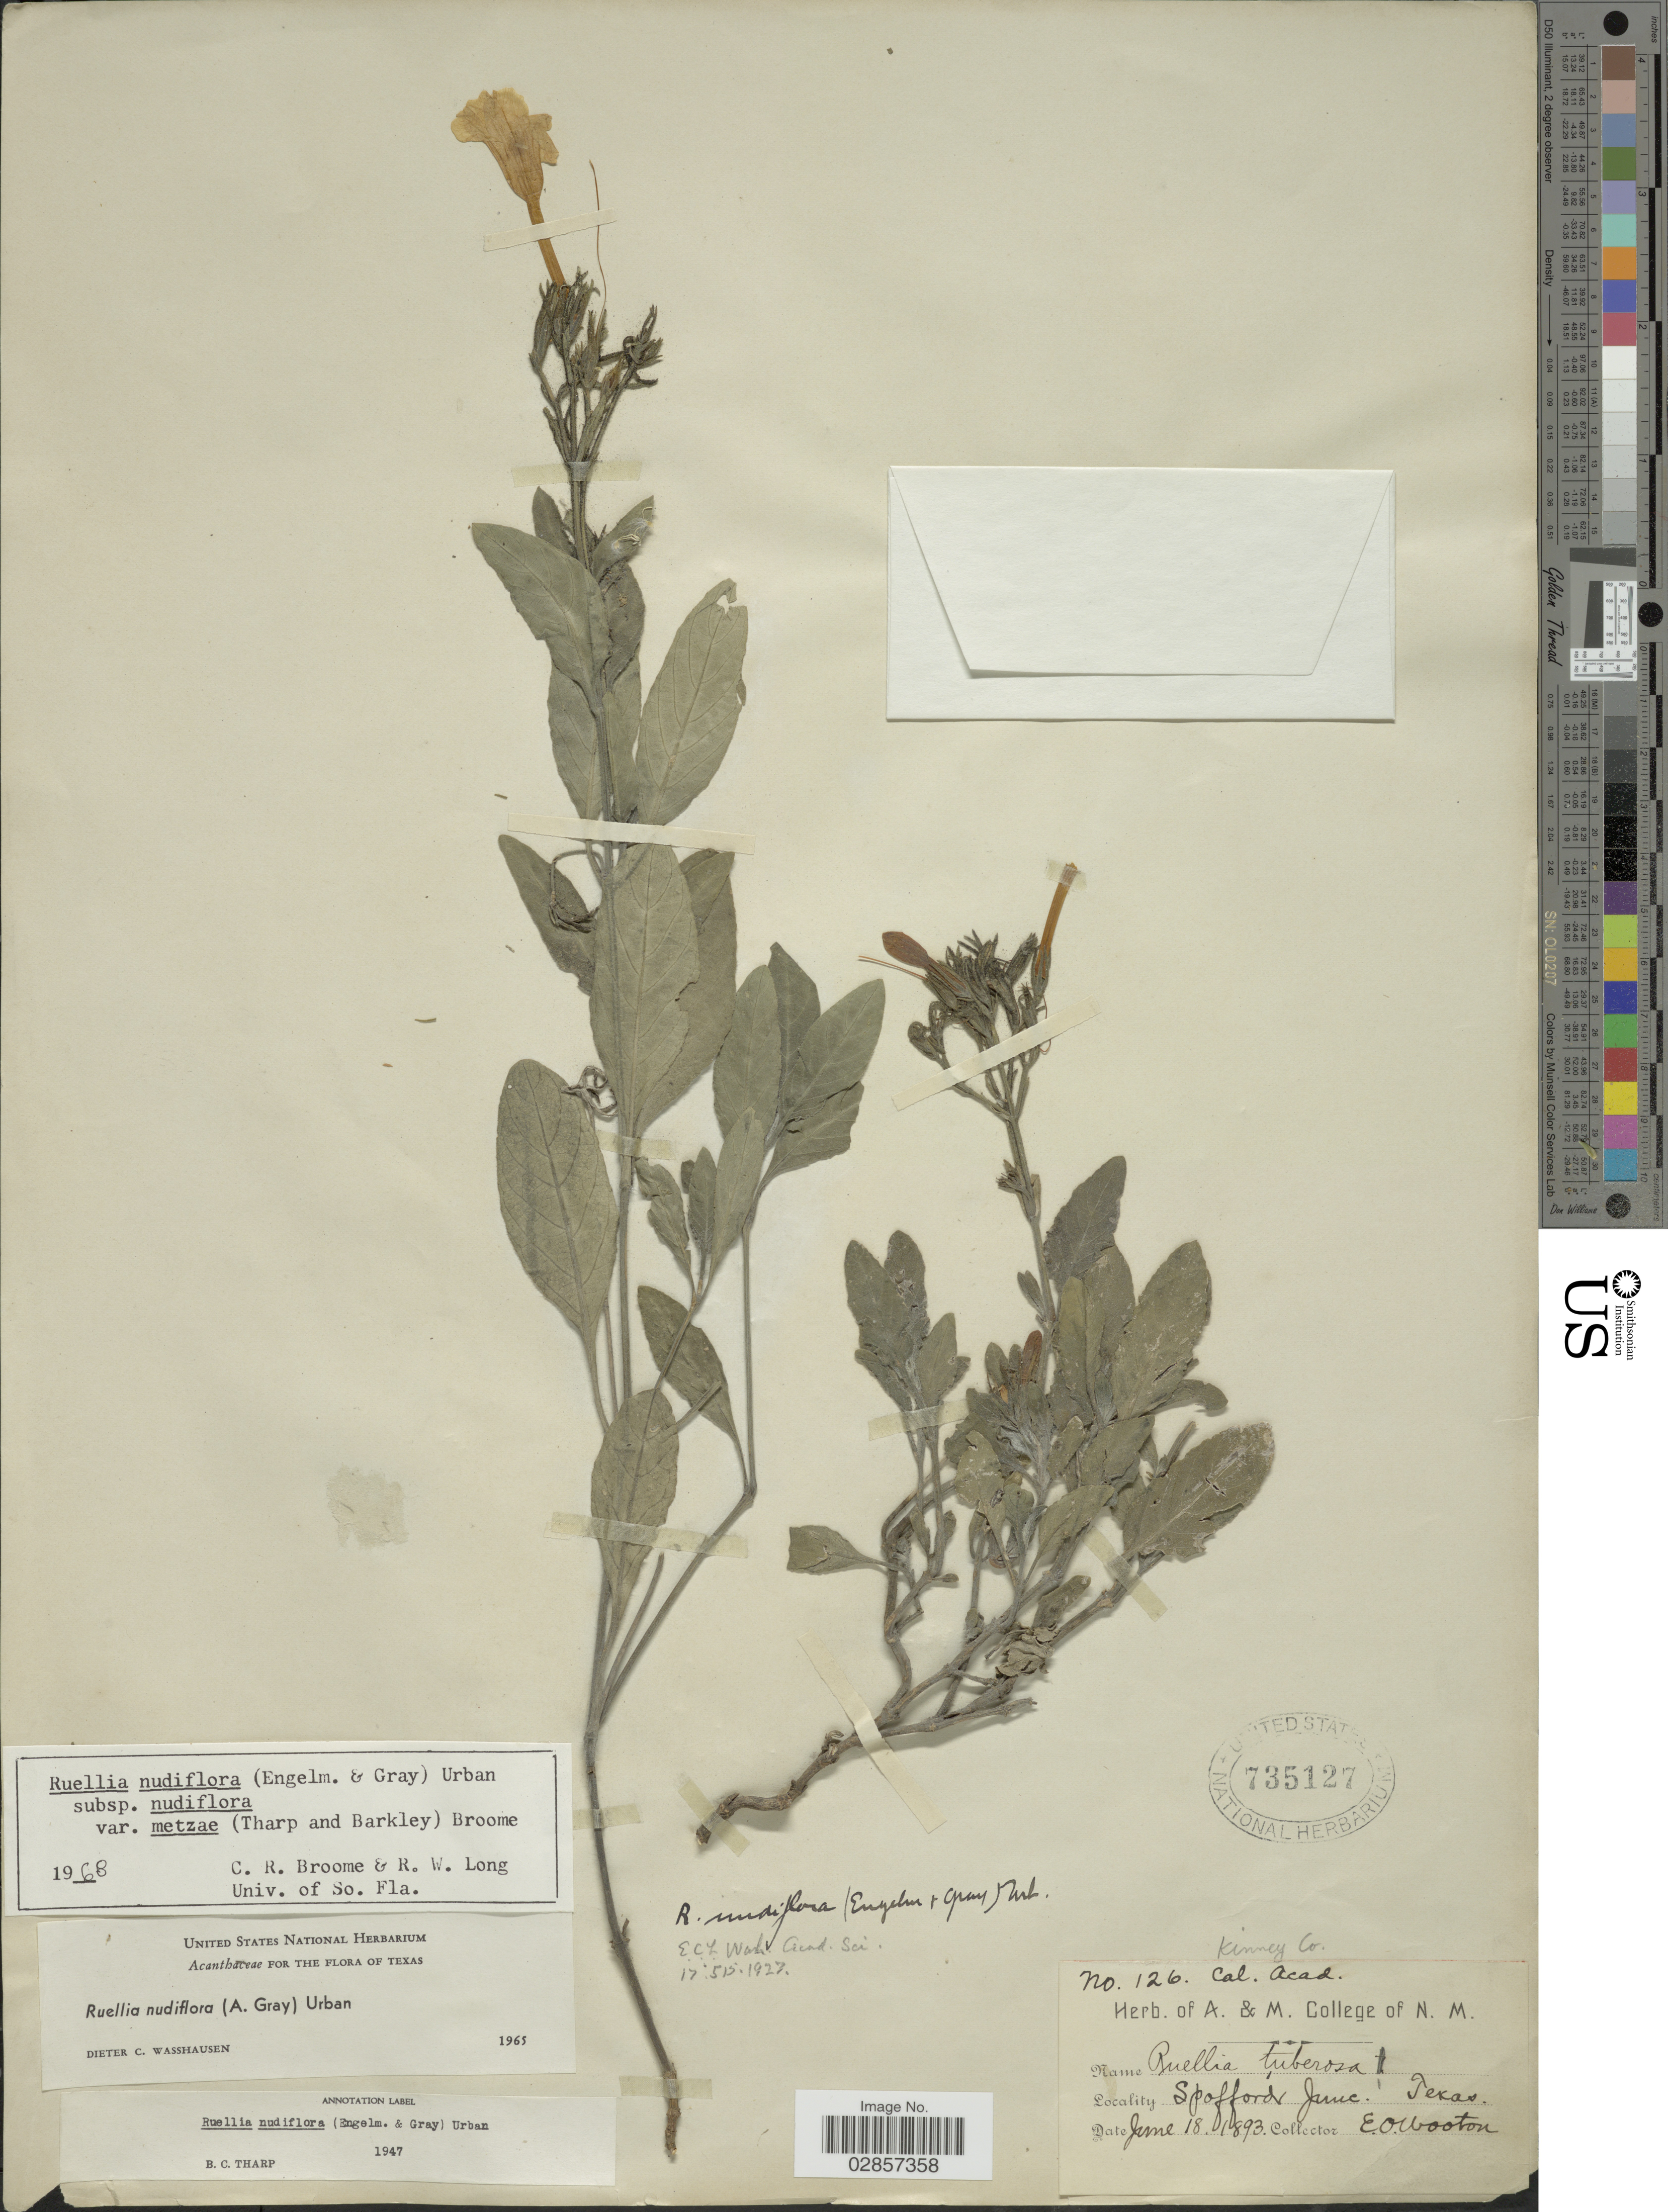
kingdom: Plantae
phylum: Tracheophyta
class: Magnoliopsida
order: Lamiales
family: Acanthaceae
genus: Ruellia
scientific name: Ruellia metziae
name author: Tharp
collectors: E. O. Wooton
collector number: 126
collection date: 1893-06-18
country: United States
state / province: Texas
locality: Spofford, Kinney Co.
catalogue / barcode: US 735127